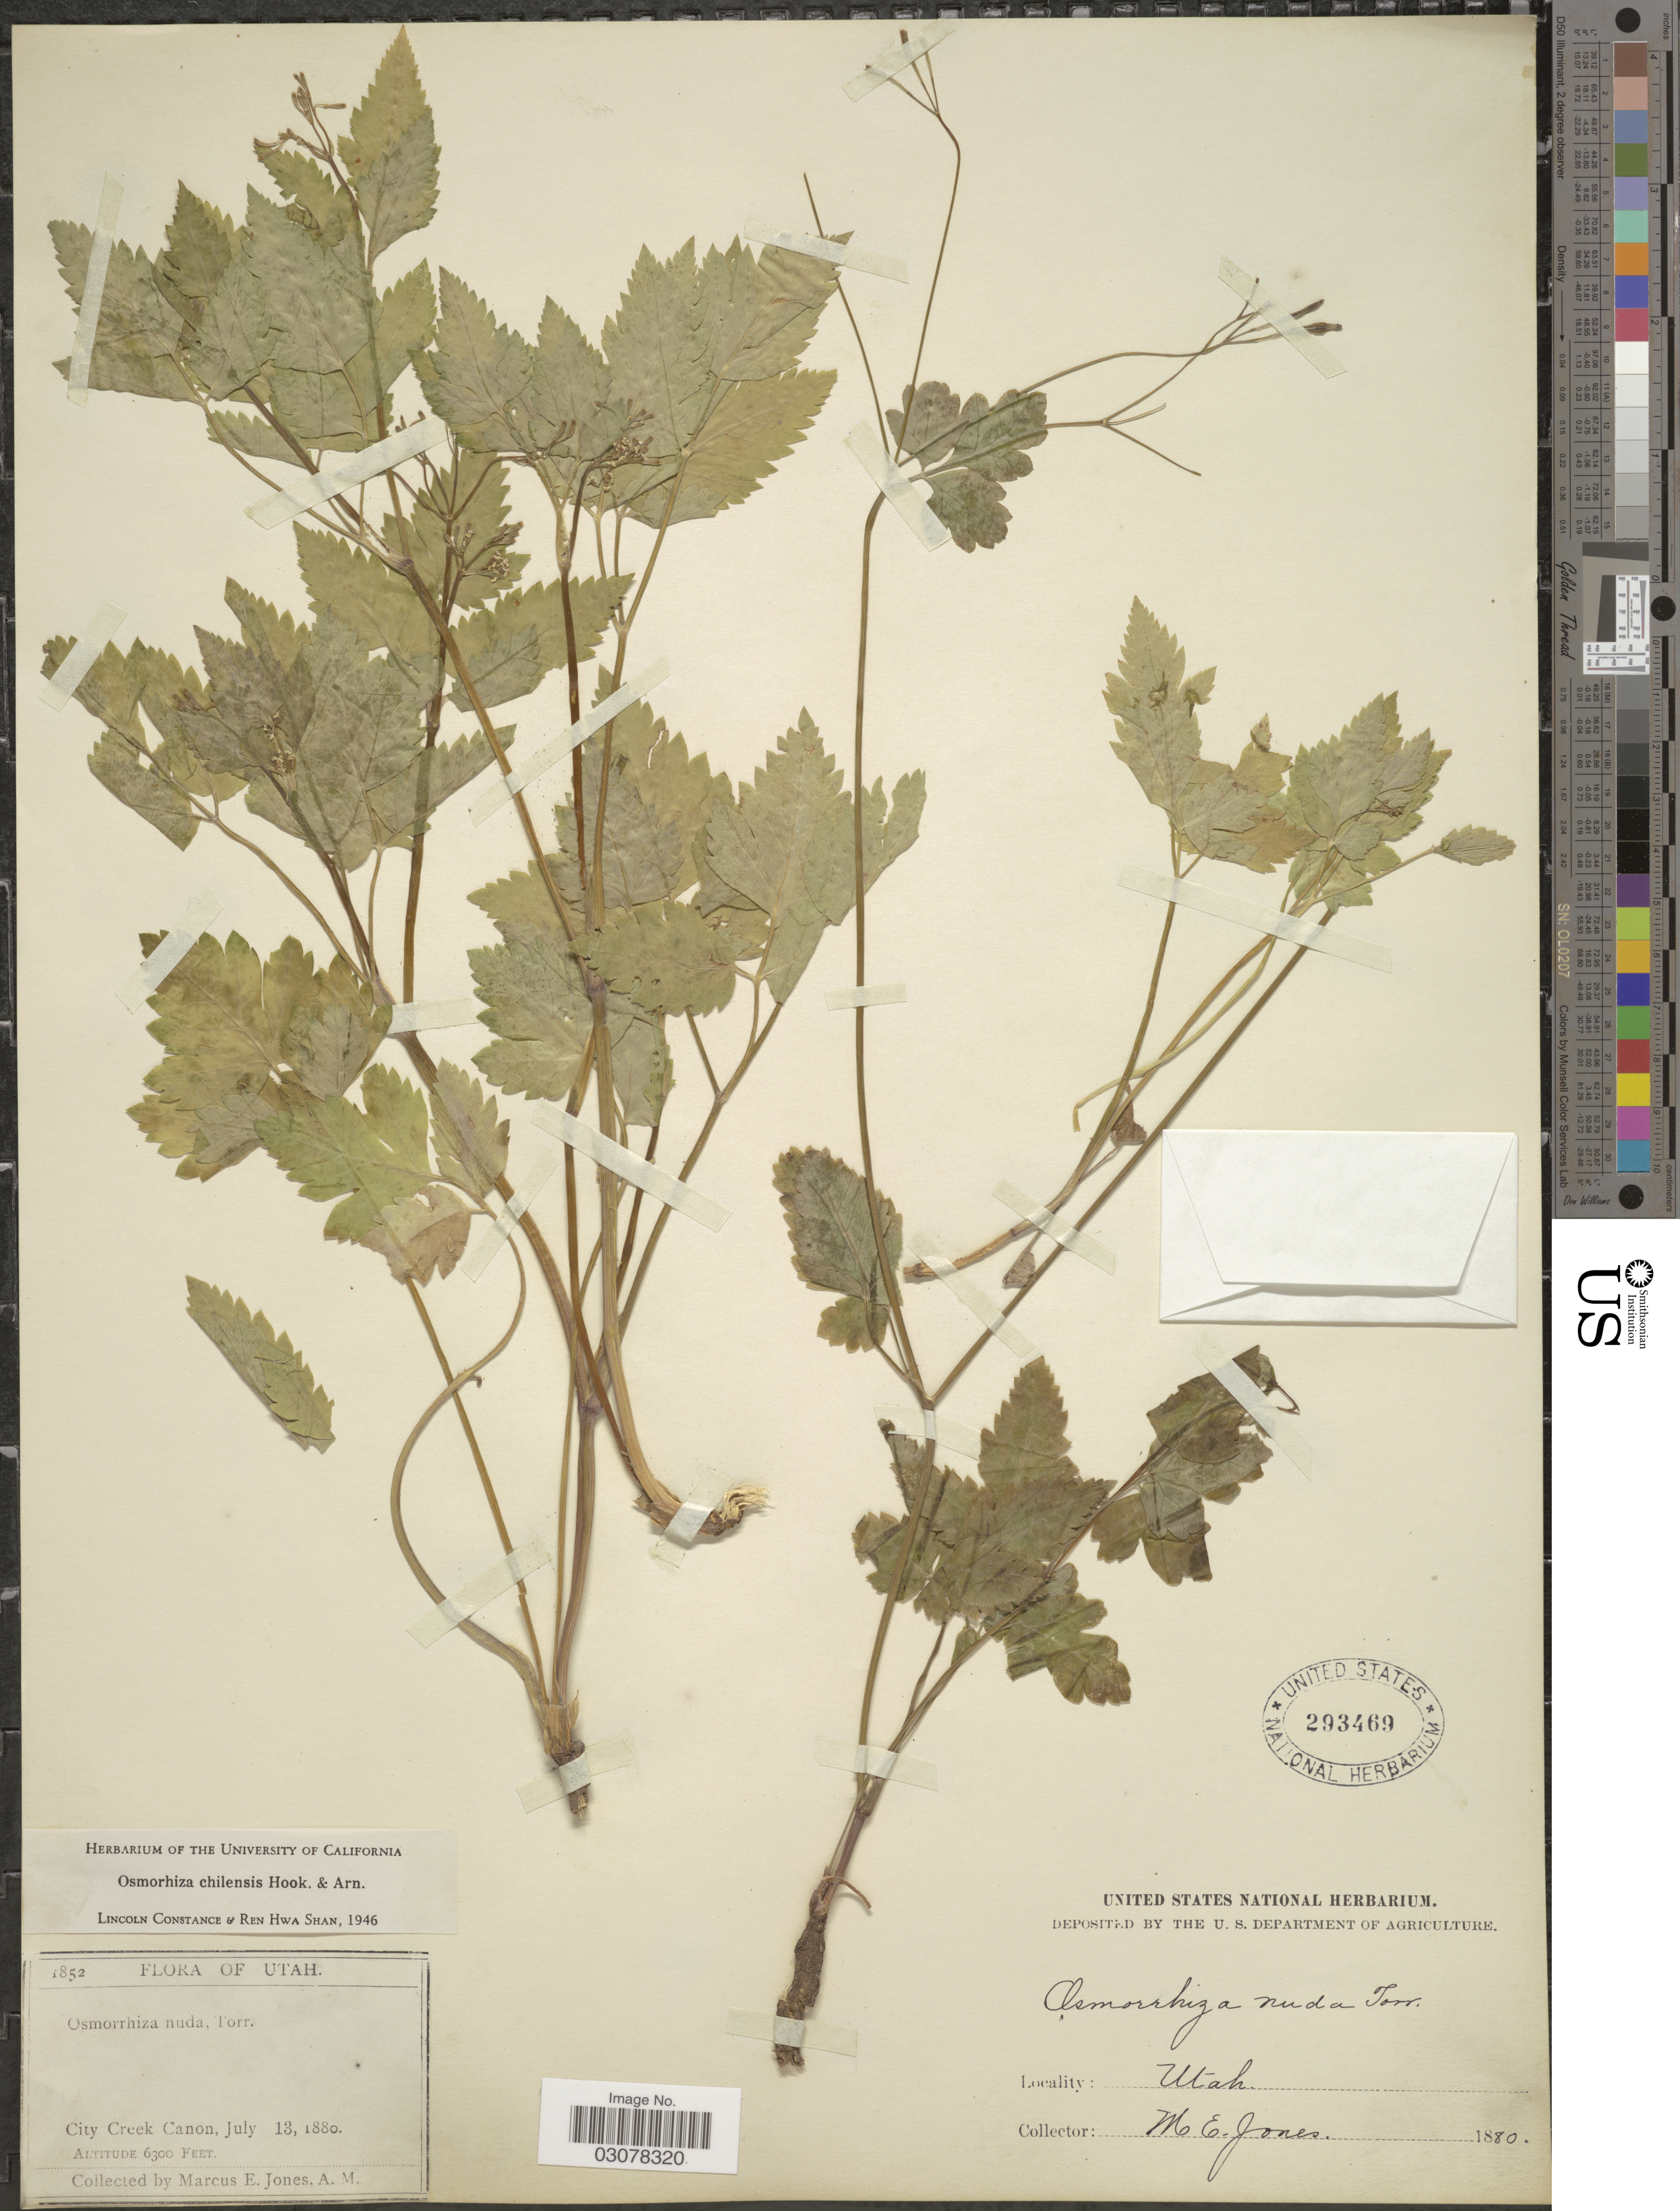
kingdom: Plantae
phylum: Tracheophyta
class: Magnoliopsida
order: Apiales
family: Apiaceae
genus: Osmorhiza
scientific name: Osmorhiza chilensis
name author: Hook. & Arn.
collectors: M. E. Jones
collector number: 1852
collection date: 1880-07-13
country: United States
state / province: Utah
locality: City Creek Canon.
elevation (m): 1920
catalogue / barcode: US 293469